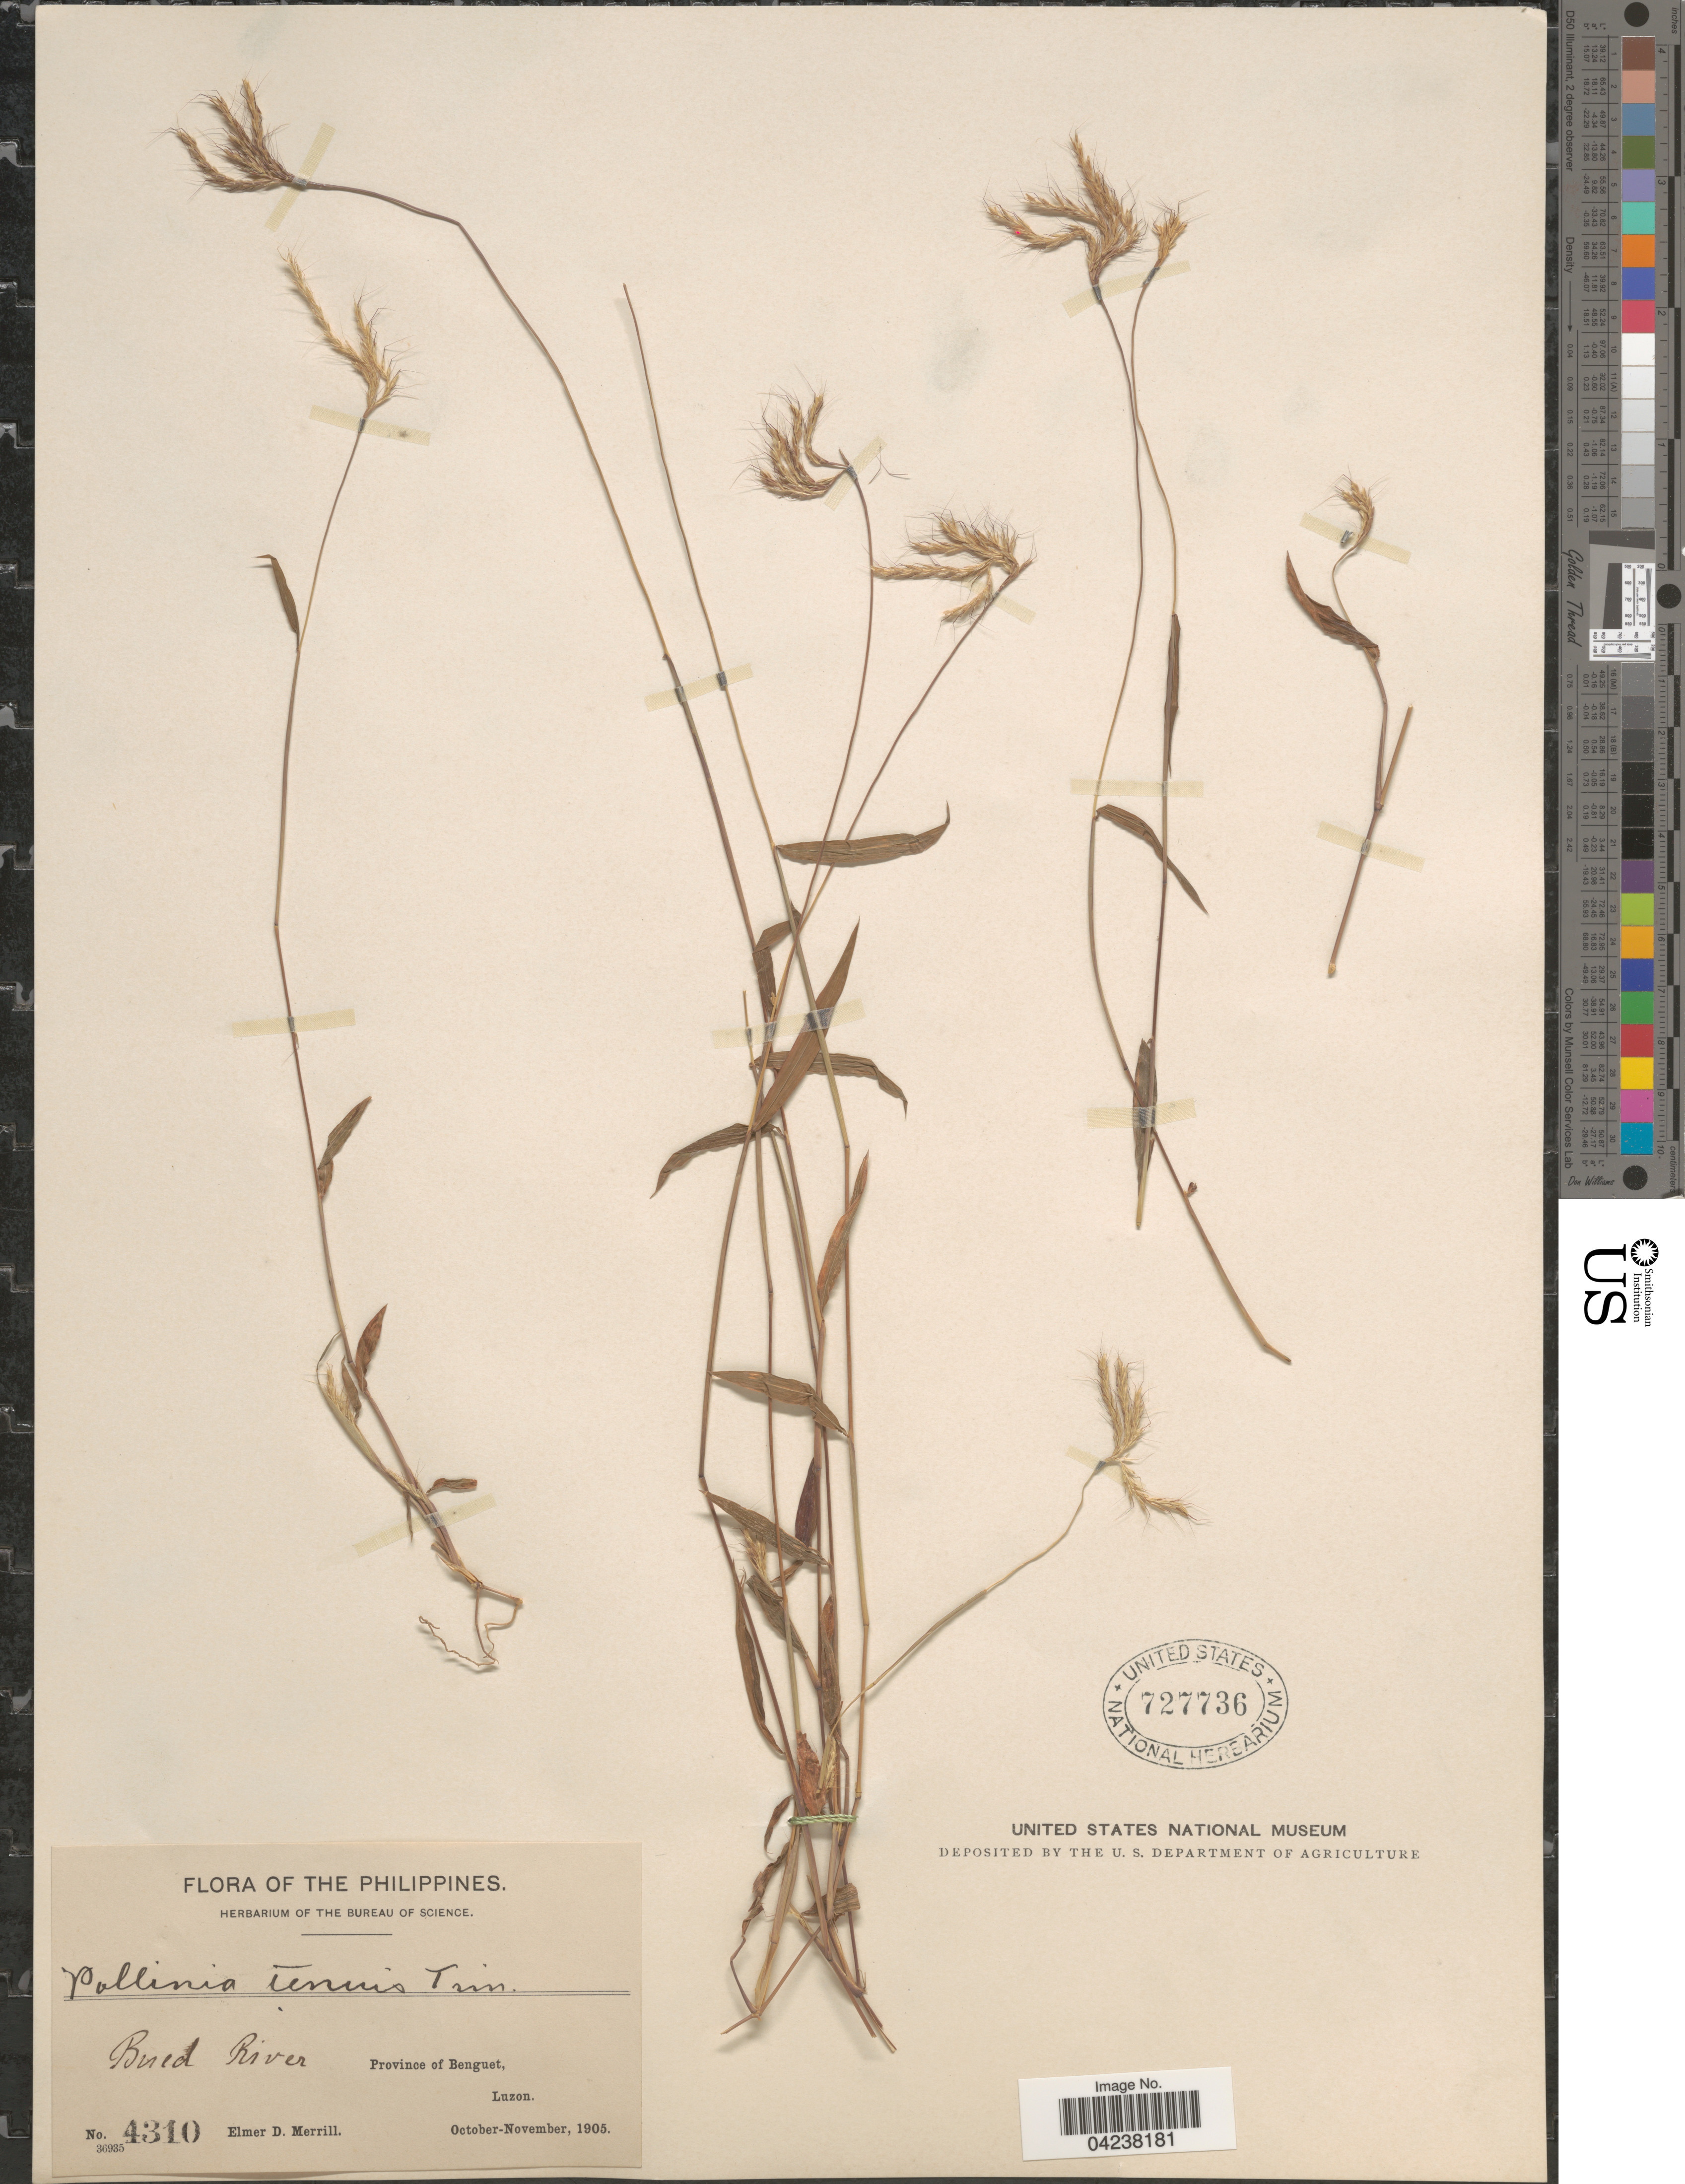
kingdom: Plantae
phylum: Tracheophyta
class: Liliopsida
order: Poales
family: Poaceae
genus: Microstegium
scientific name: Microstegium tenue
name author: (Trin.) Hosok.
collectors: E. D. Merrill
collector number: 4310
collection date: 1905-10/1905-11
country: Philippines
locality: Bued River. Province of Benguet, Luzon.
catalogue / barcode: US 727736